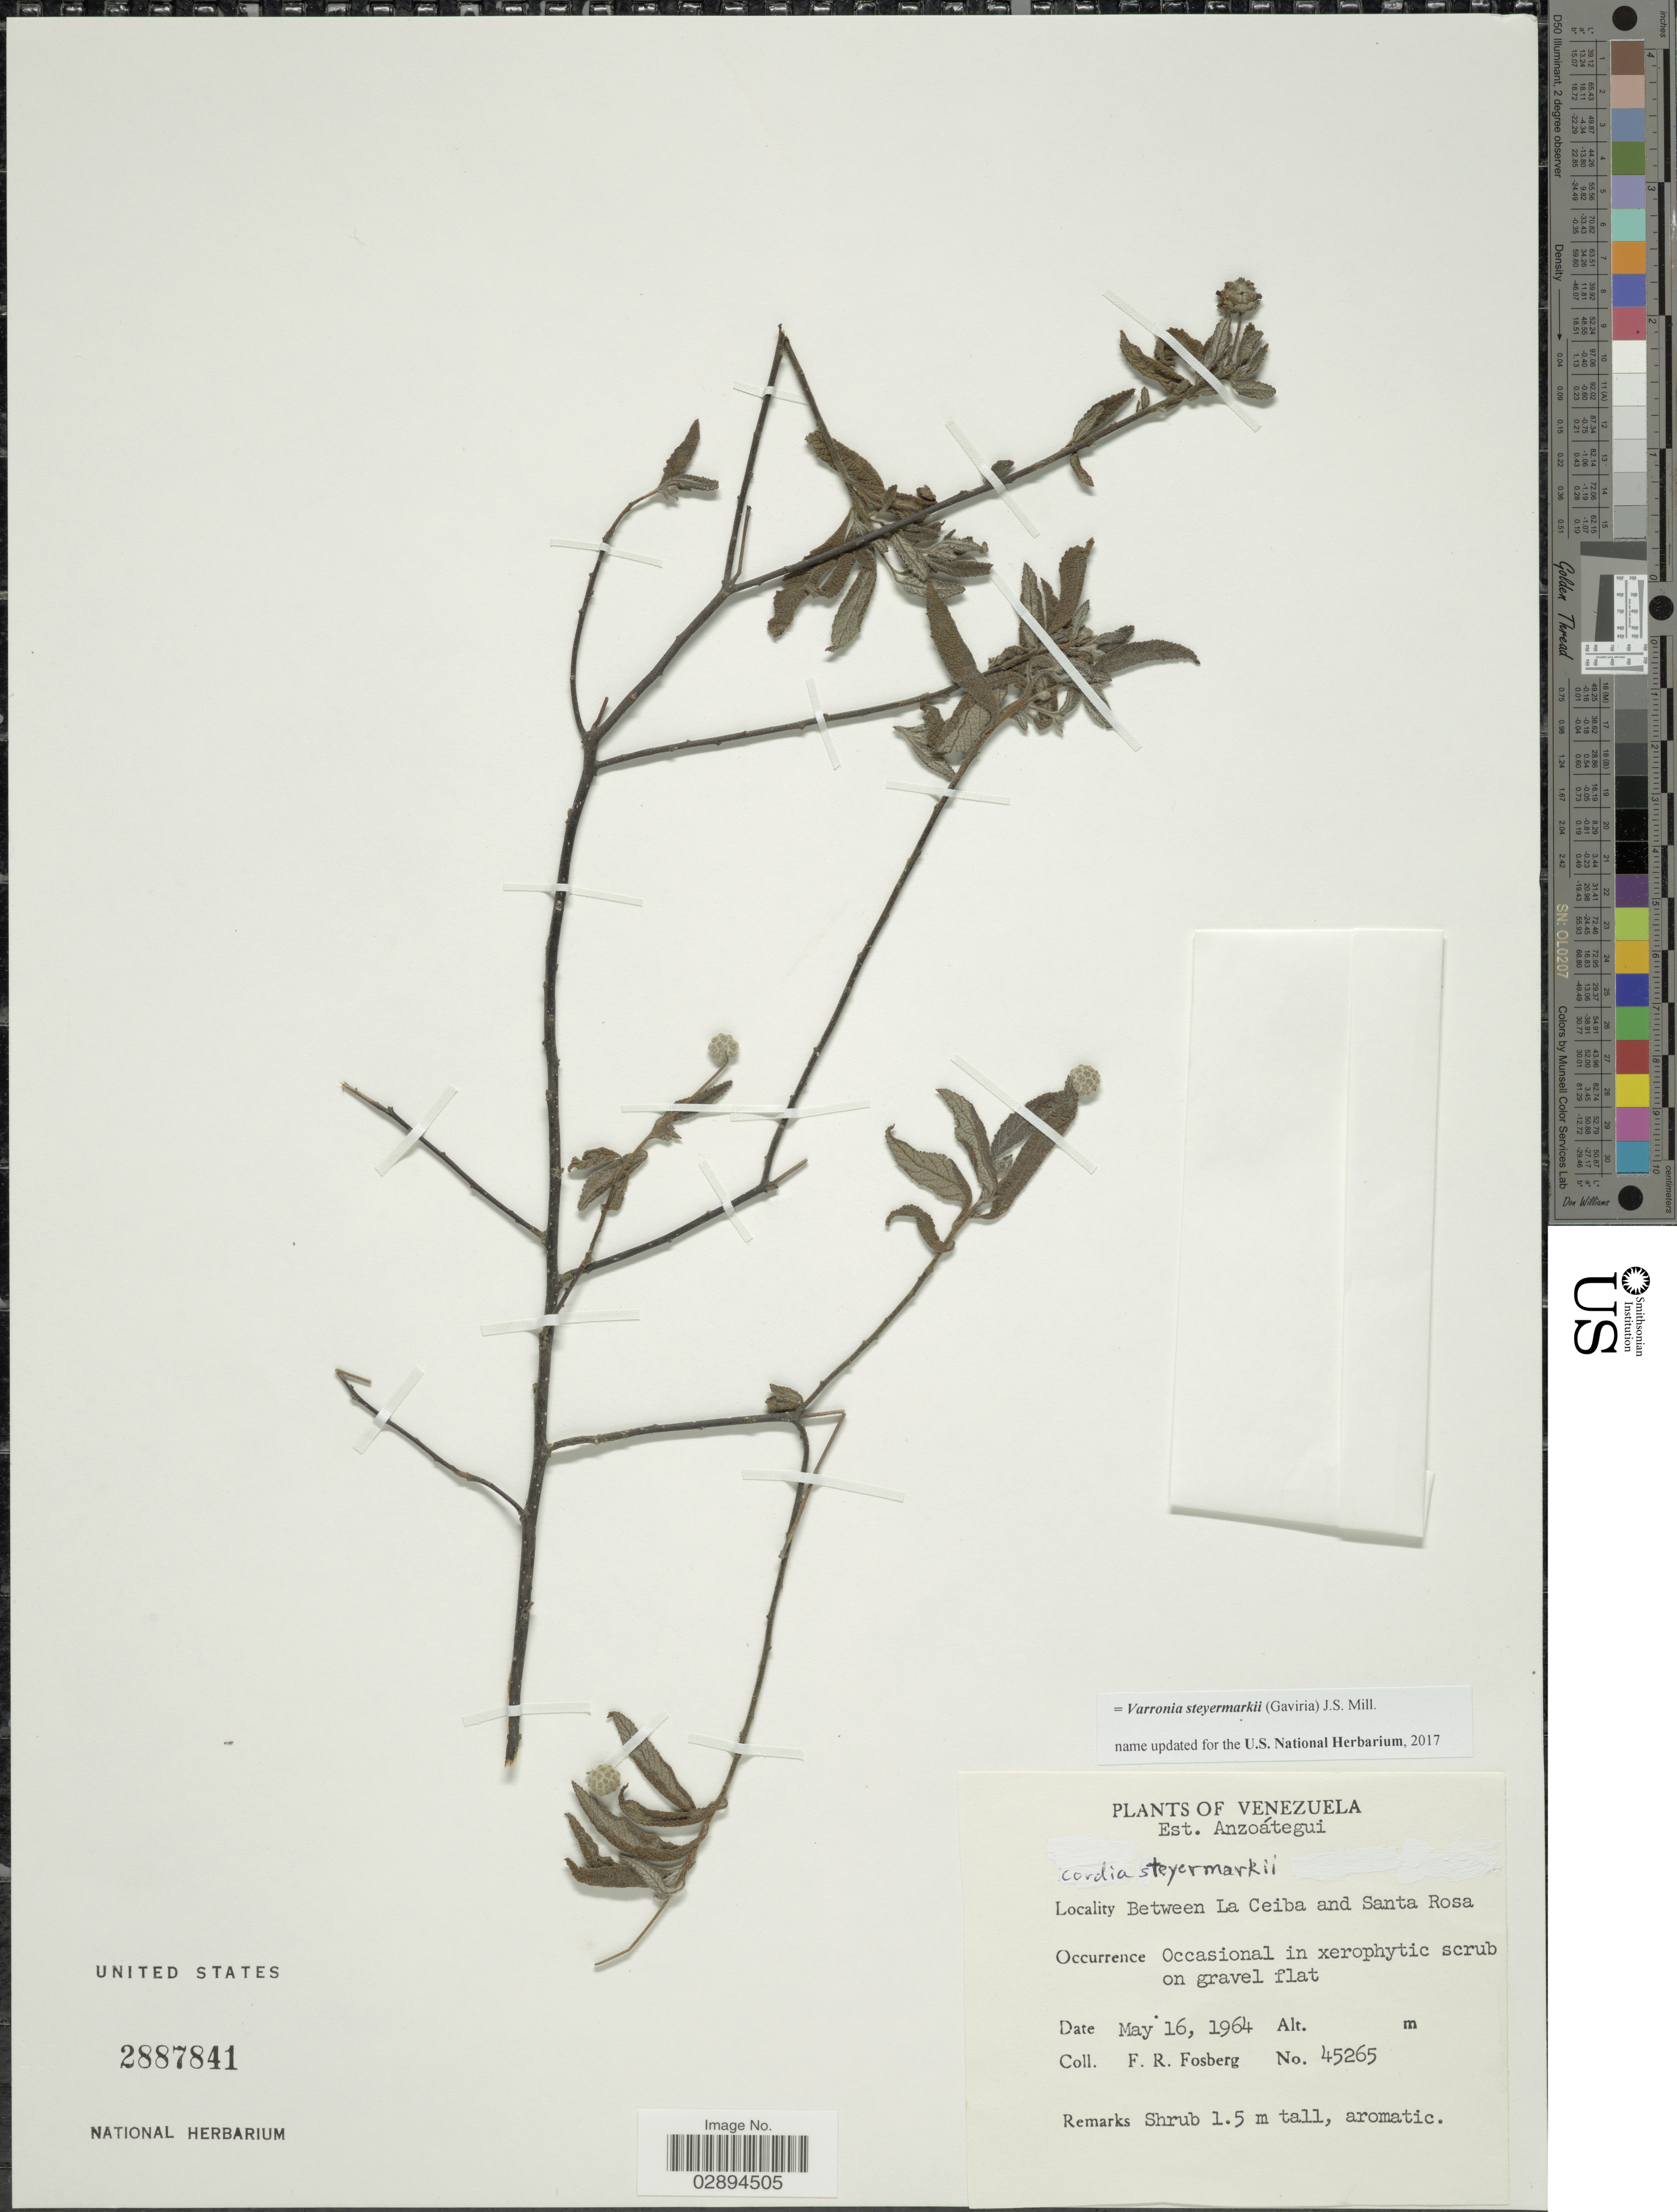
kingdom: Plantae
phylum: Tracheophyta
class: Magnoliopsida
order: Boraginales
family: Cordiaceae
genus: Varronia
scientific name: Varronia steyermarkii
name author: (Gaviria) J.S. Mill.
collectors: F. R. Fosberg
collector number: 45265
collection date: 1964-05-16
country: Venezuela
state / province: Anzoategui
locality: Est. Anzoátegui. Between La Ceiba and Santa Rosa.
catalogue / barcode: US 2887841